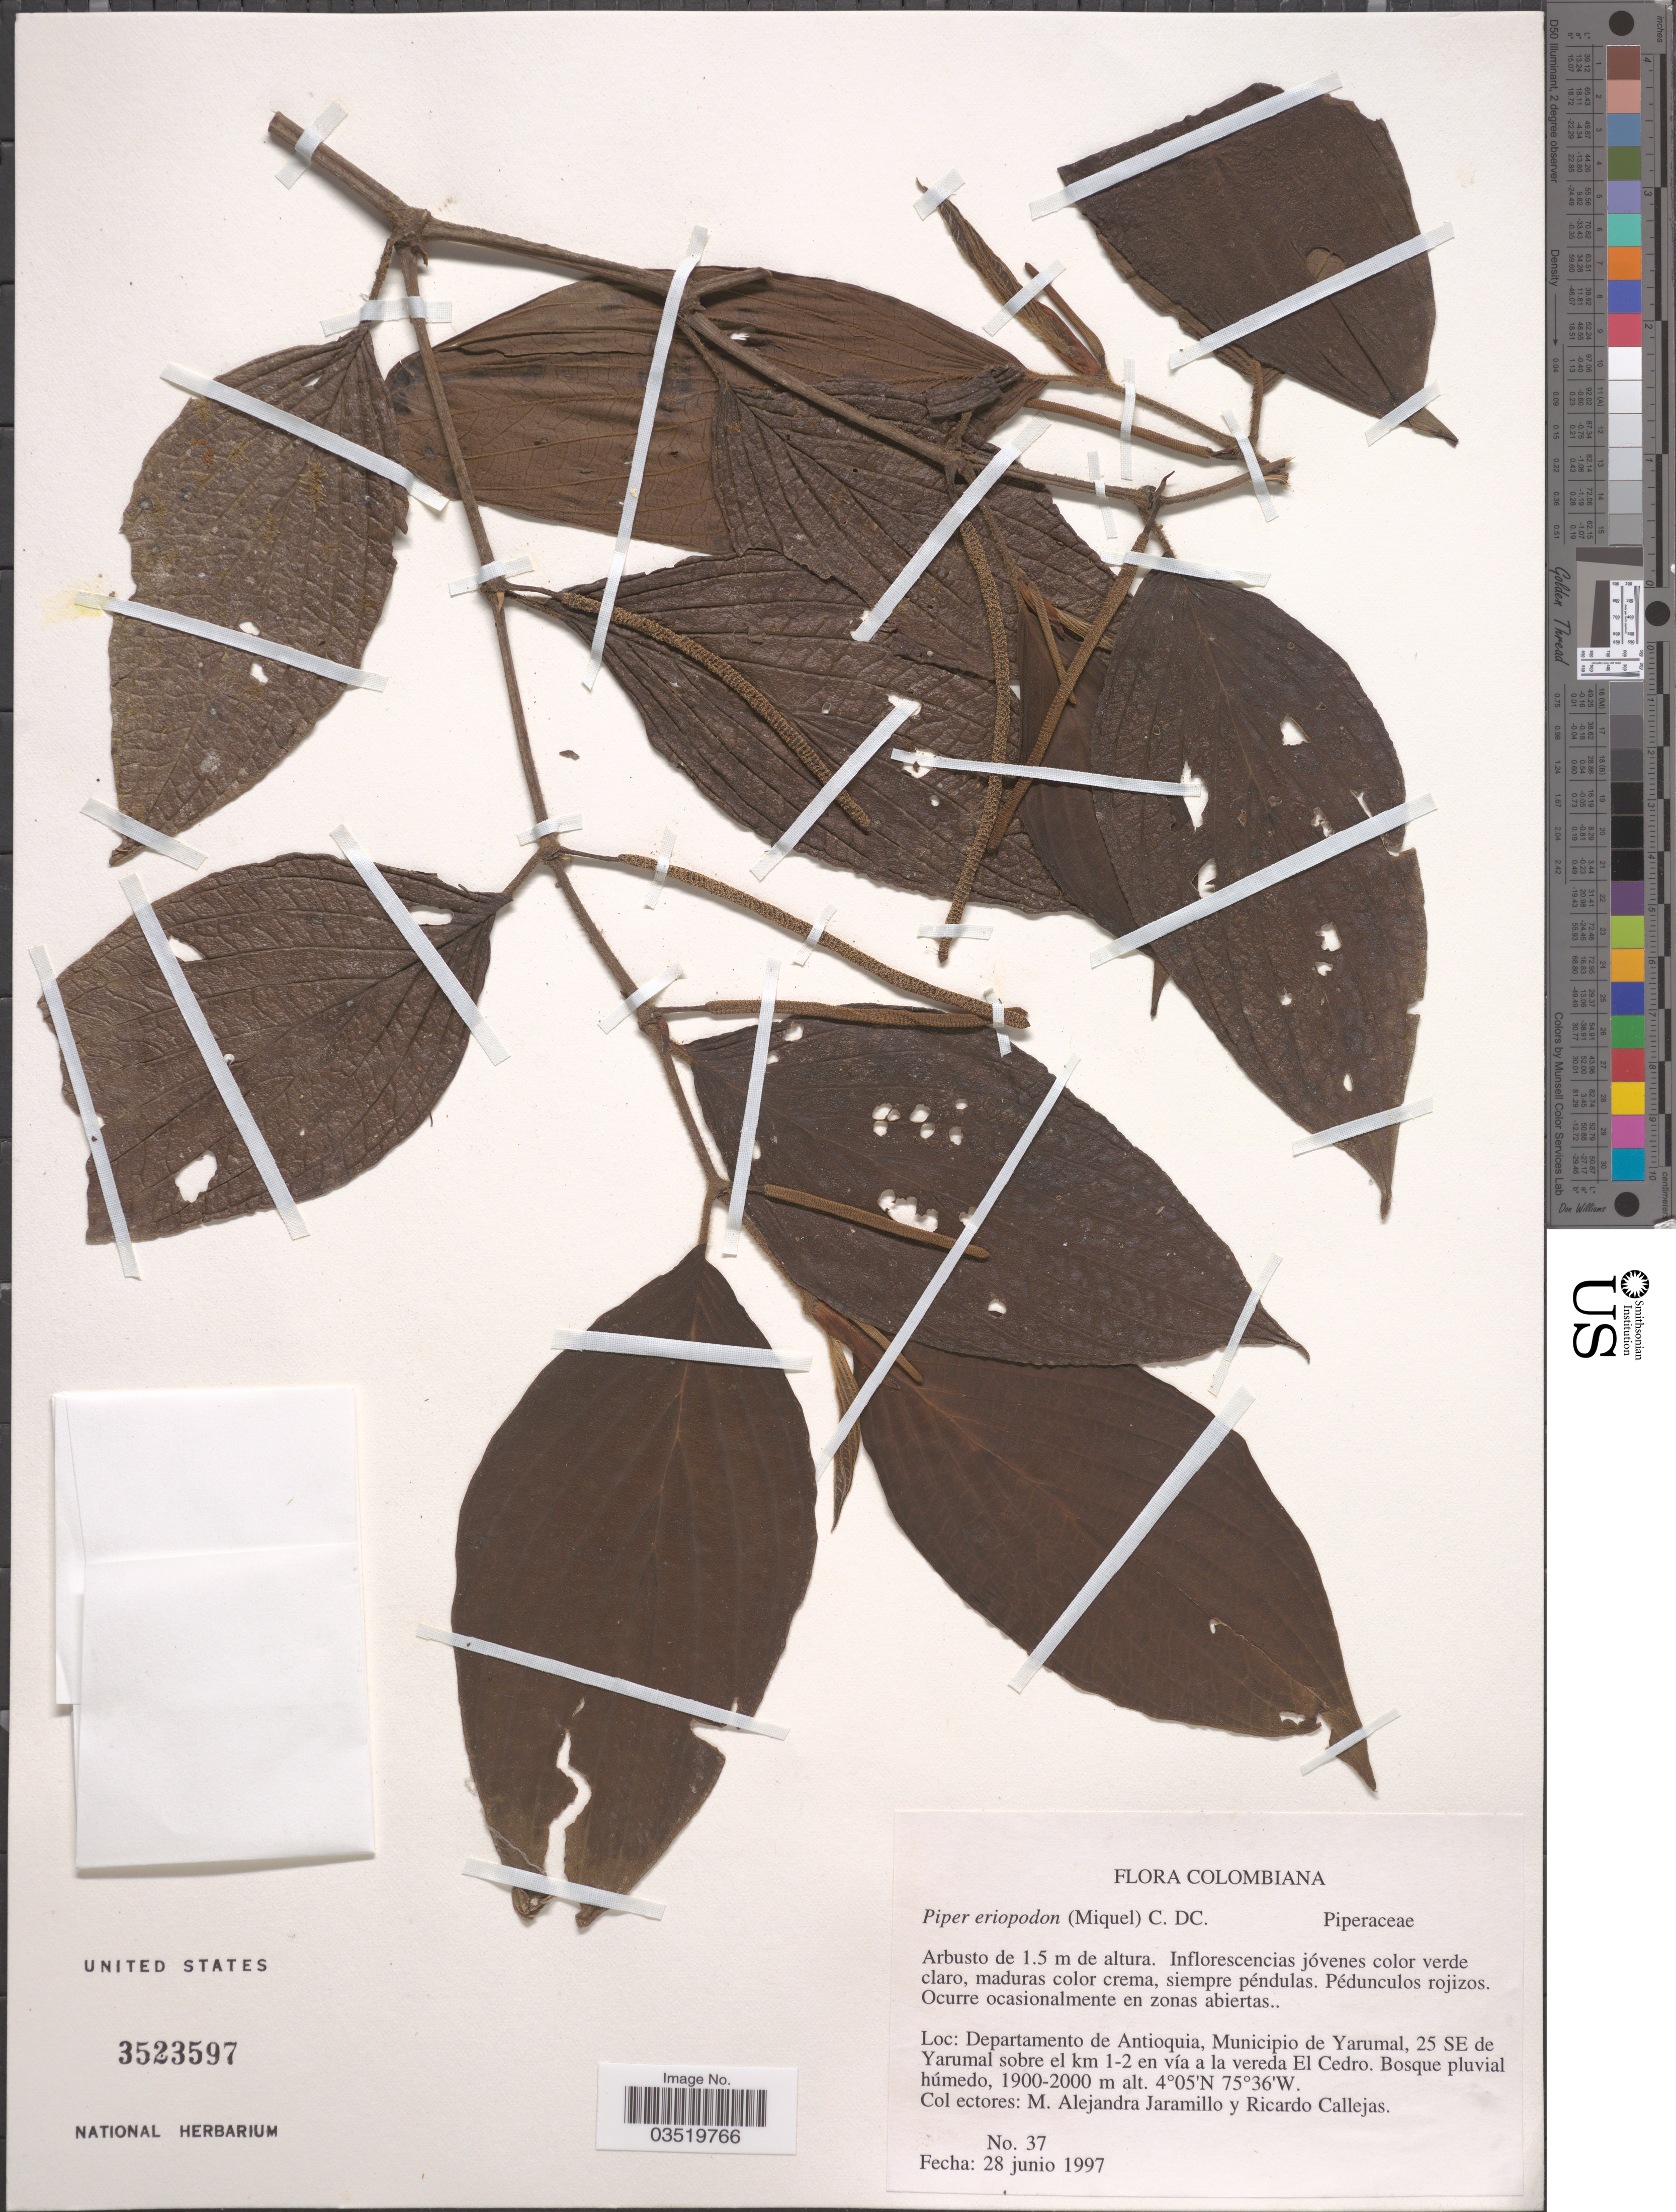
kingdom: Plantae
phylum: Tracheophyta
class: Magnoliopsida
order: Piperales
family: Piperaceae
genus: Piper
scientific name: Piper eriopodon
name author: C. DC.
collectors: M. A. Jaramillo & R. Callejas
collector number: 37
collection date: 1997-06-28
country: Colombia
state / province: Antioquia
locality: Departamento de Antioquia, Municipio de Yarumal, 25 SE de Yarumal sobre el km 1-2 en vía a la vereda El Cedro.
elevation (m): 1900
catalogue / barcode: US 3523597